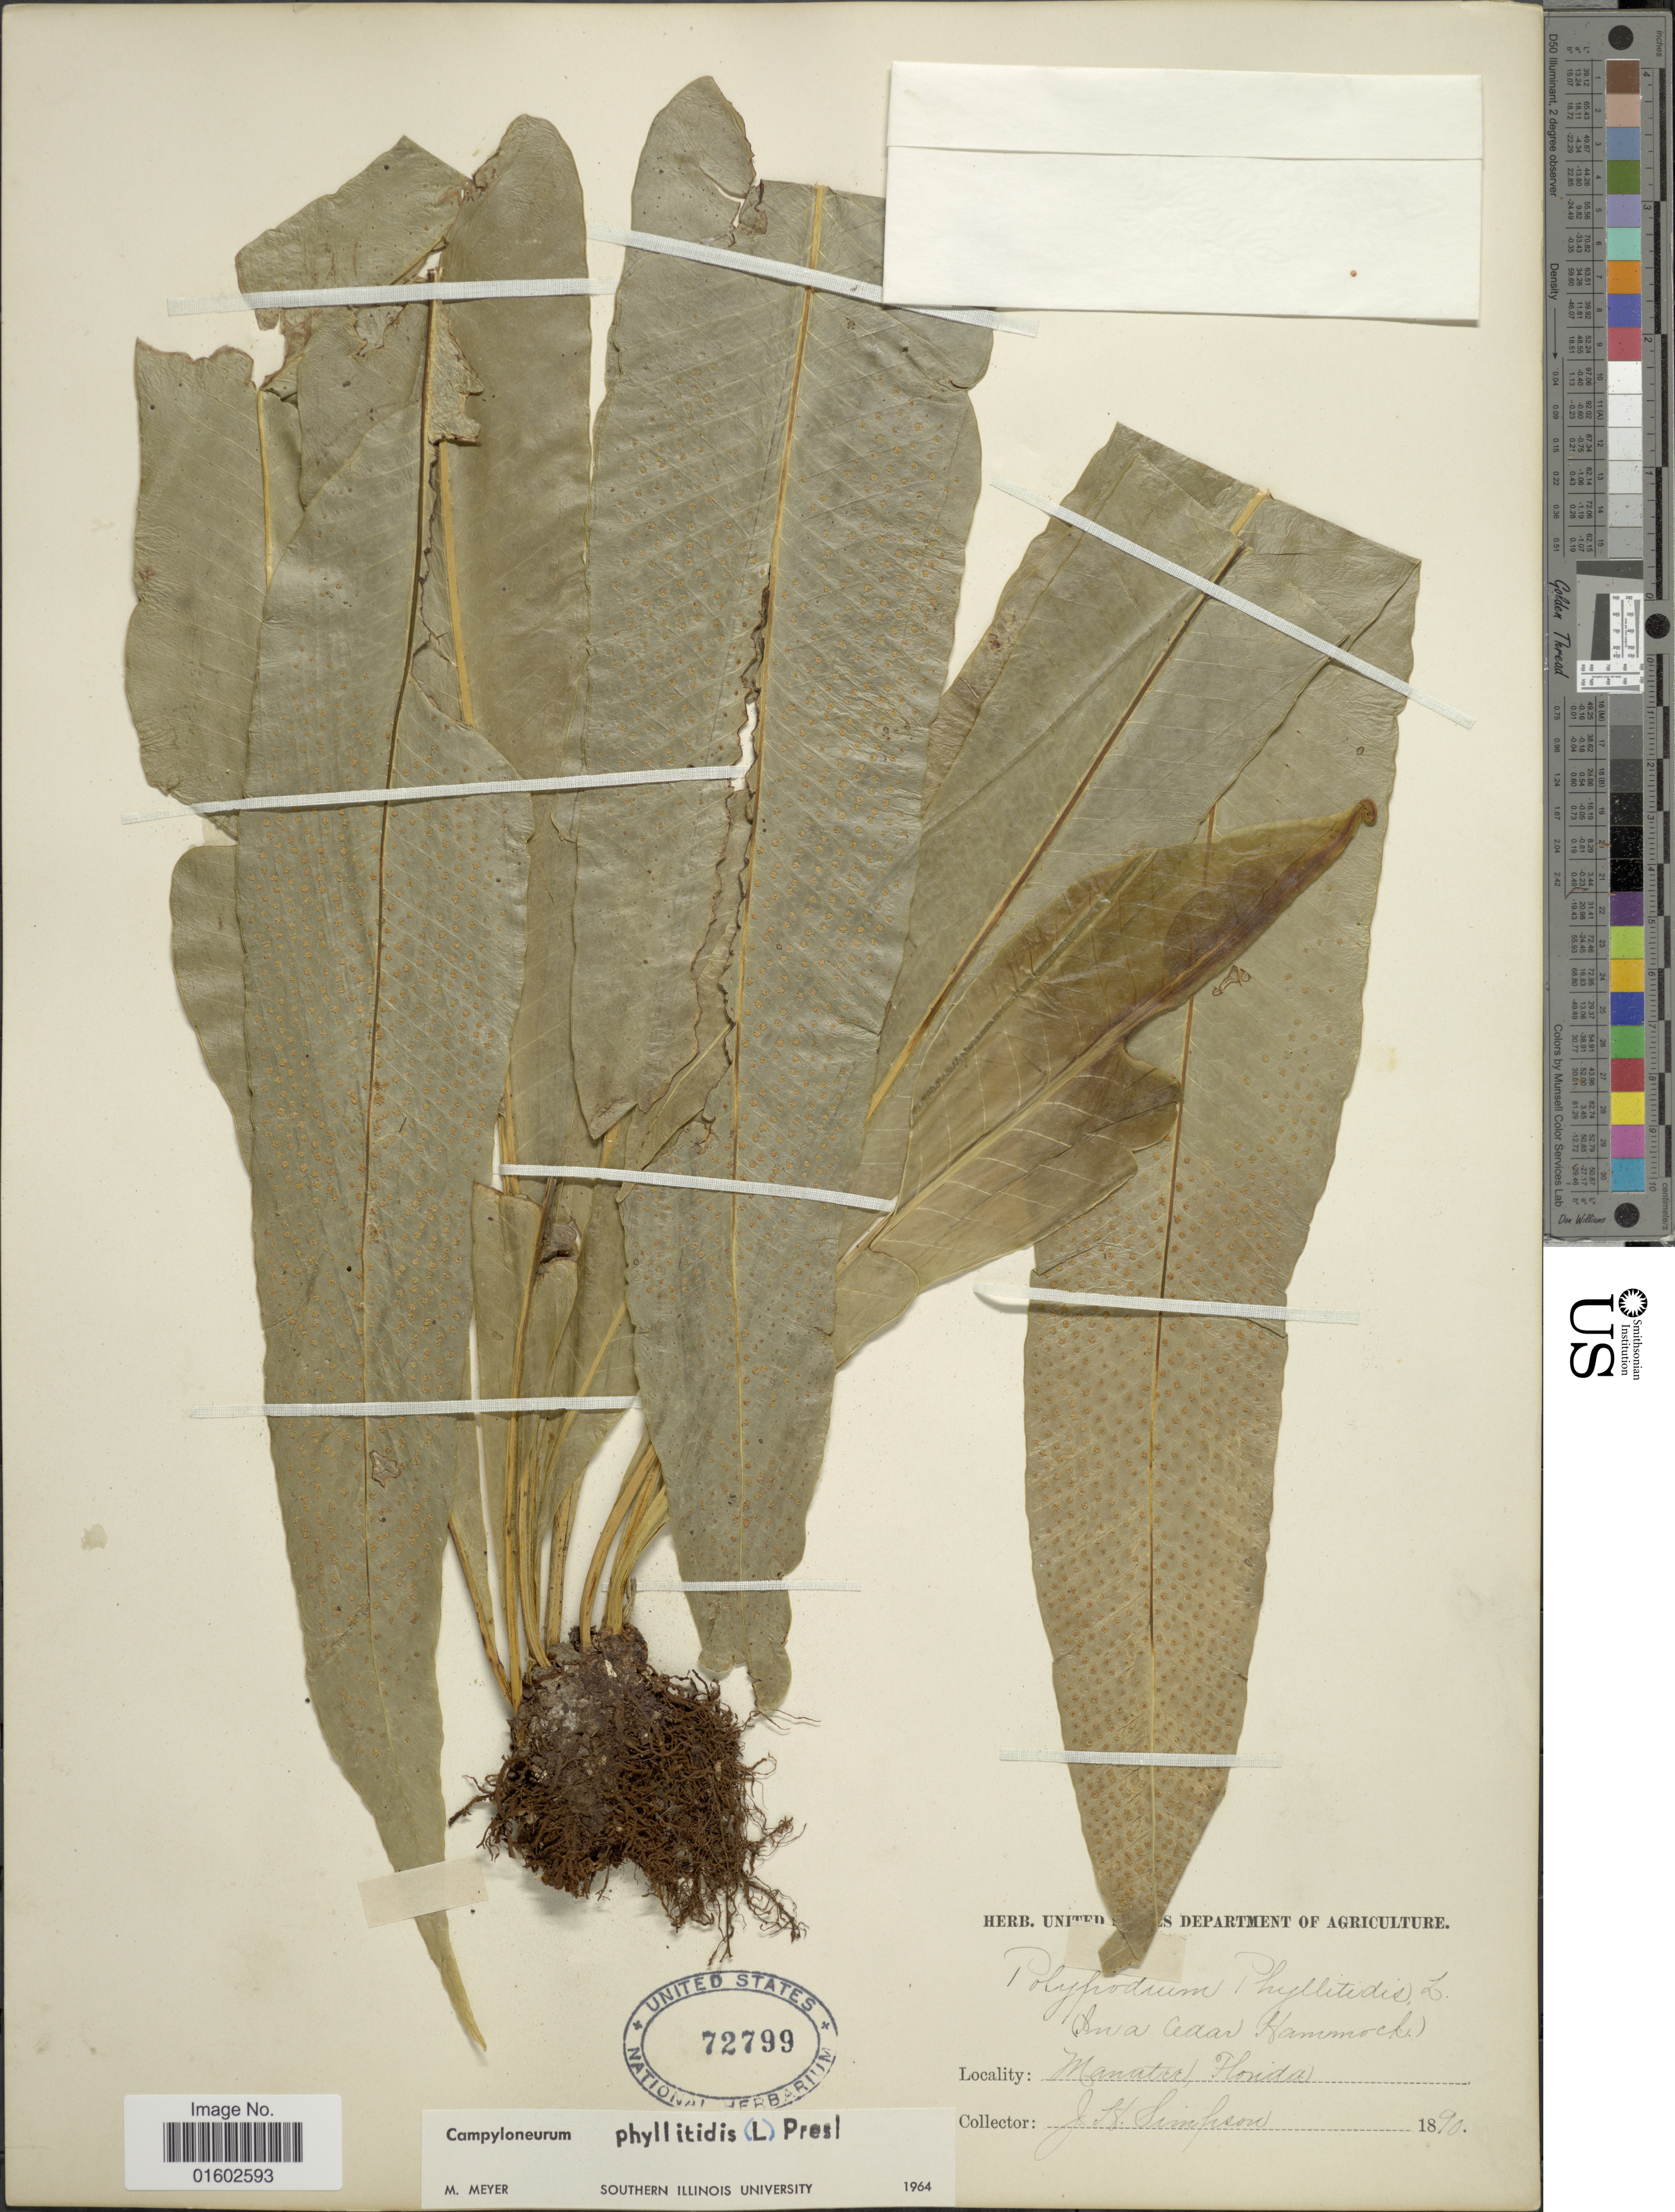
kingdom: Plantae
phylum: Tracheophyta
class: Polypodiopsida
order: Polypodiales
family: Polypodiaceae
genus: Campyloneurum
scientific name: Campyloneurum phyllitidis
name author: (L.) C. Presl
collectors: J. Simpson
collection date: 1890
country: United States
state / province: Florida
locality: Manatee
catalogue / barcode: US 72799